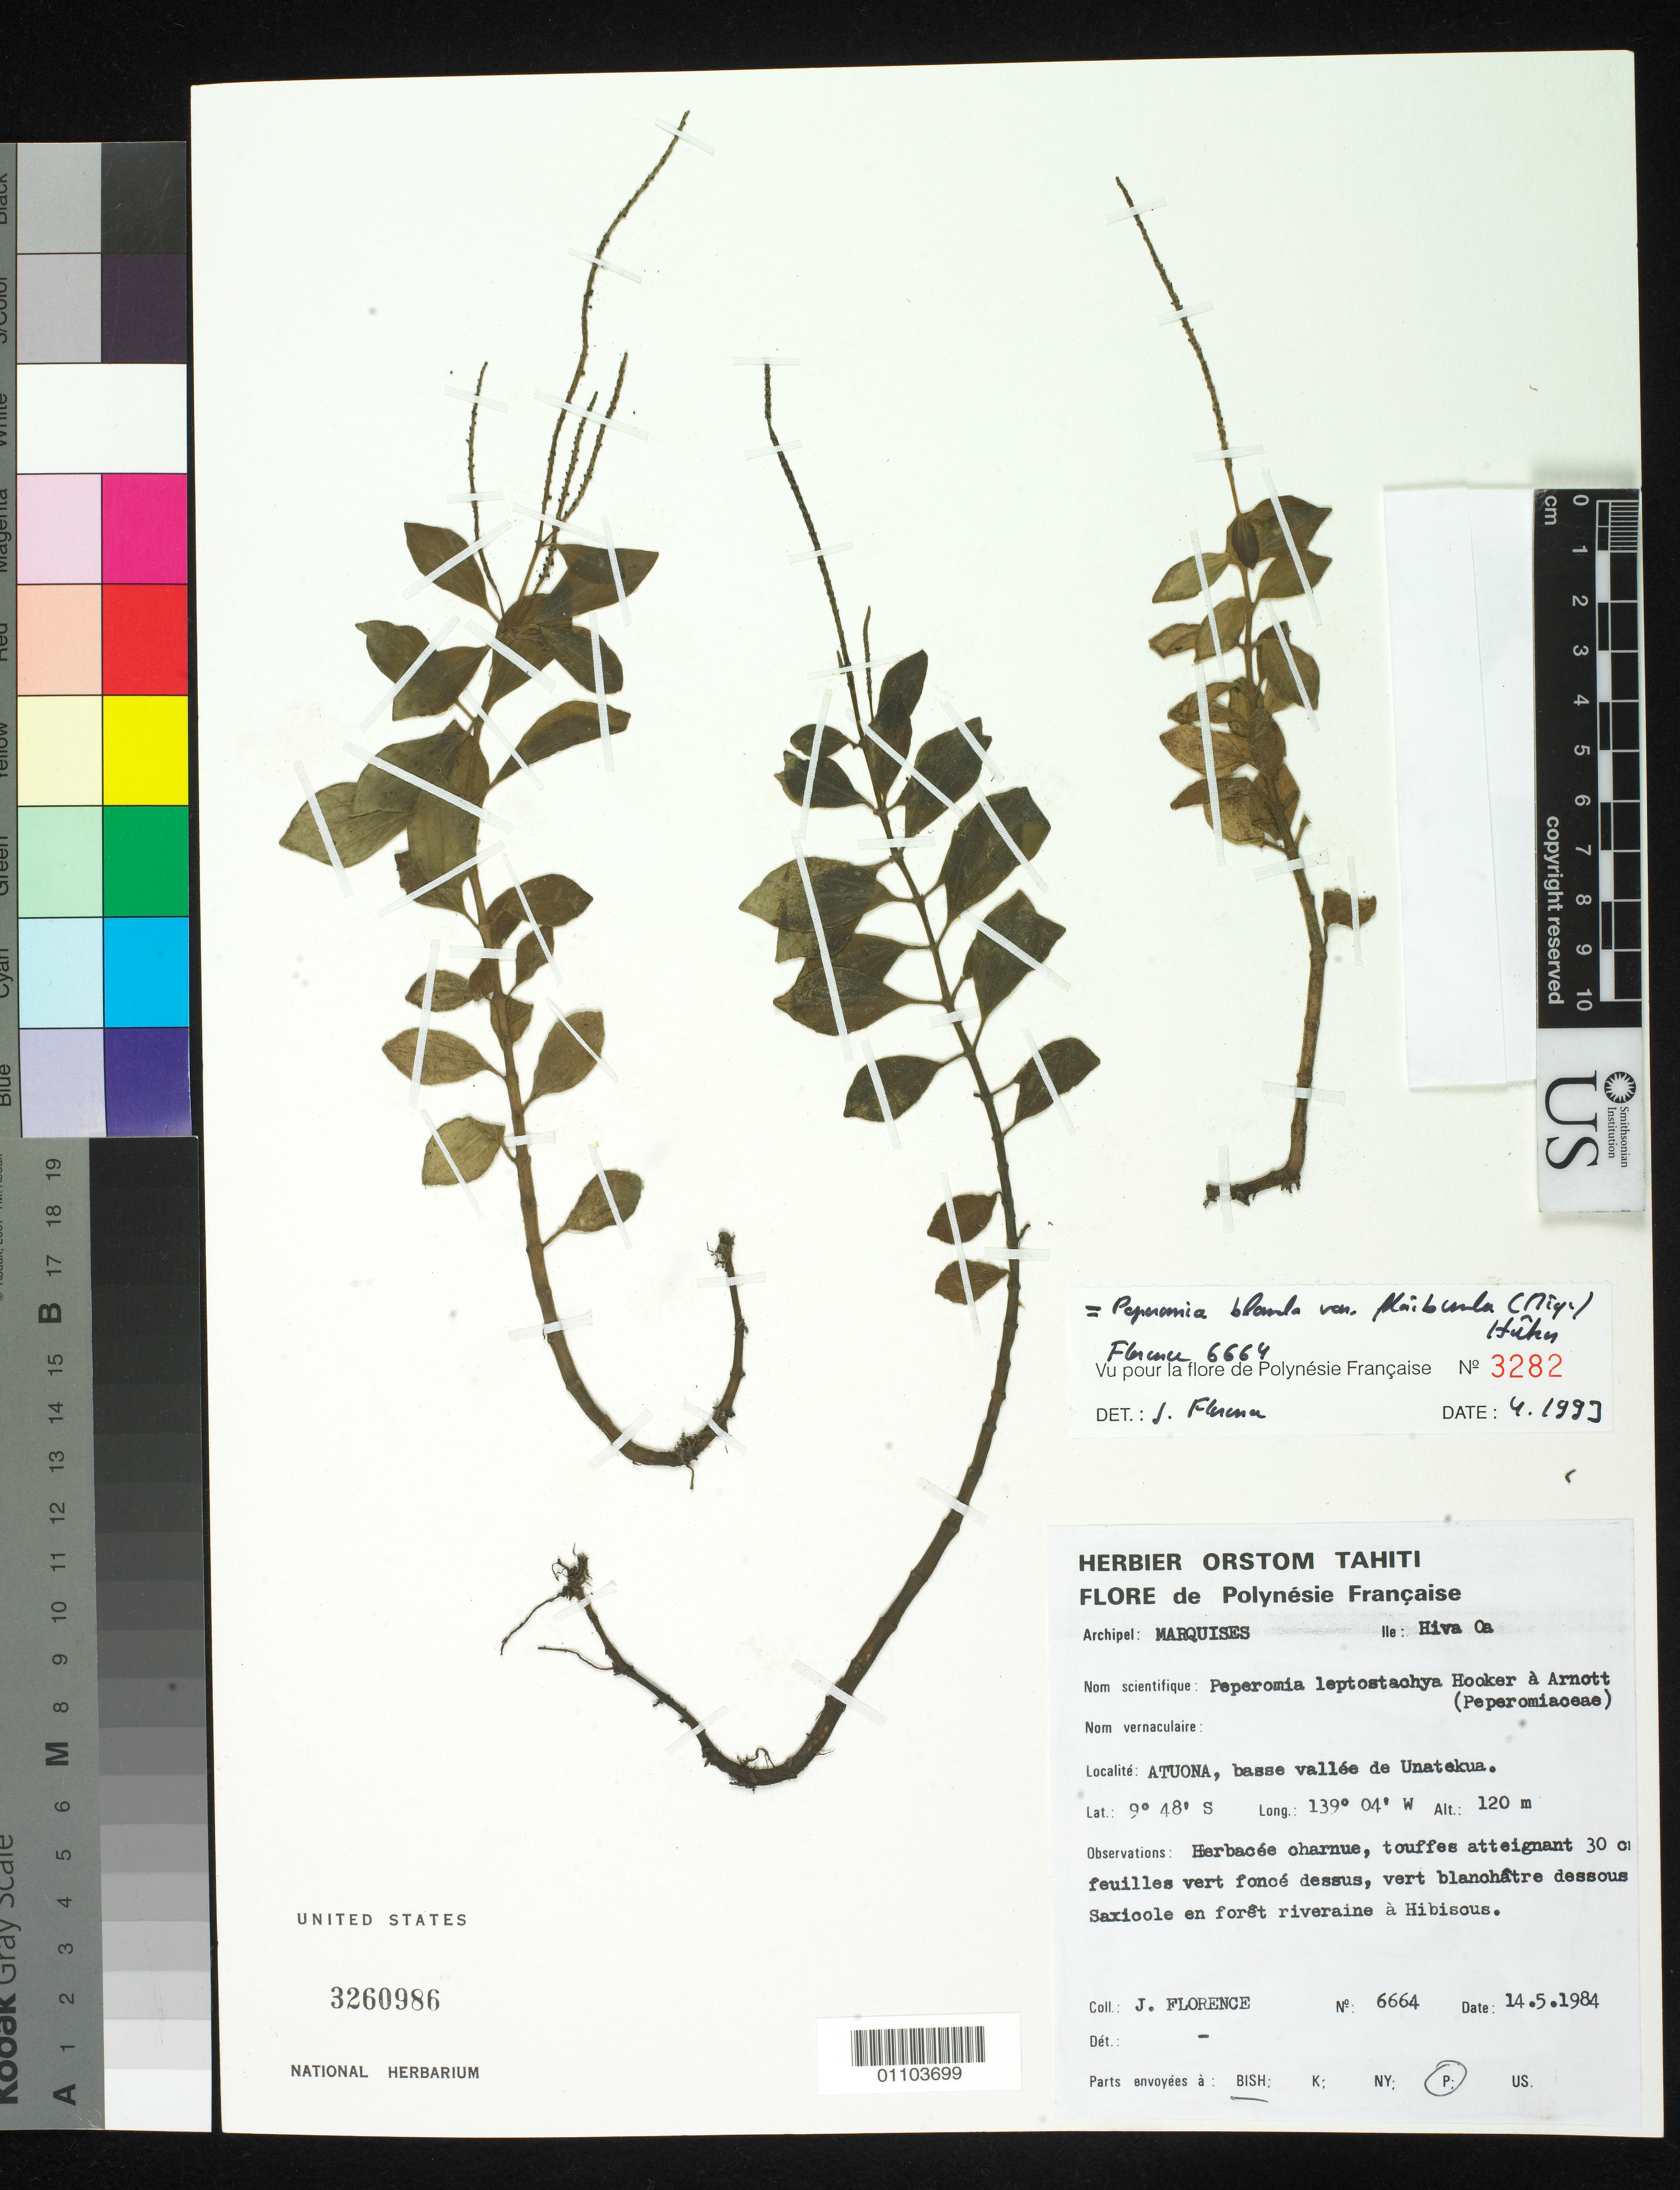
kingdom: Plantae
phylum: Tracheophyta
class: Magnoliopsida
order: Piperales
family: Piperaceae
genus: Peperomia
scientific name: Peperomia leptostachya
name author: Hook. & Arn.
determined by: Wagner, W. L., (BOT), Smithsonian Institution - National Museum of Natural History (UNITED STATES)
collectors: J. Florence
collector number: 6664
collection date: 1984-05-14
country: French Polynesia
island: Hiva Oa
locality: Atuona, basse vallée d'Unatekua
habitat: Saxicole en forêt riveraine à Hibiscus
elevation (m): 120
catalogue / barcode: US 3260986